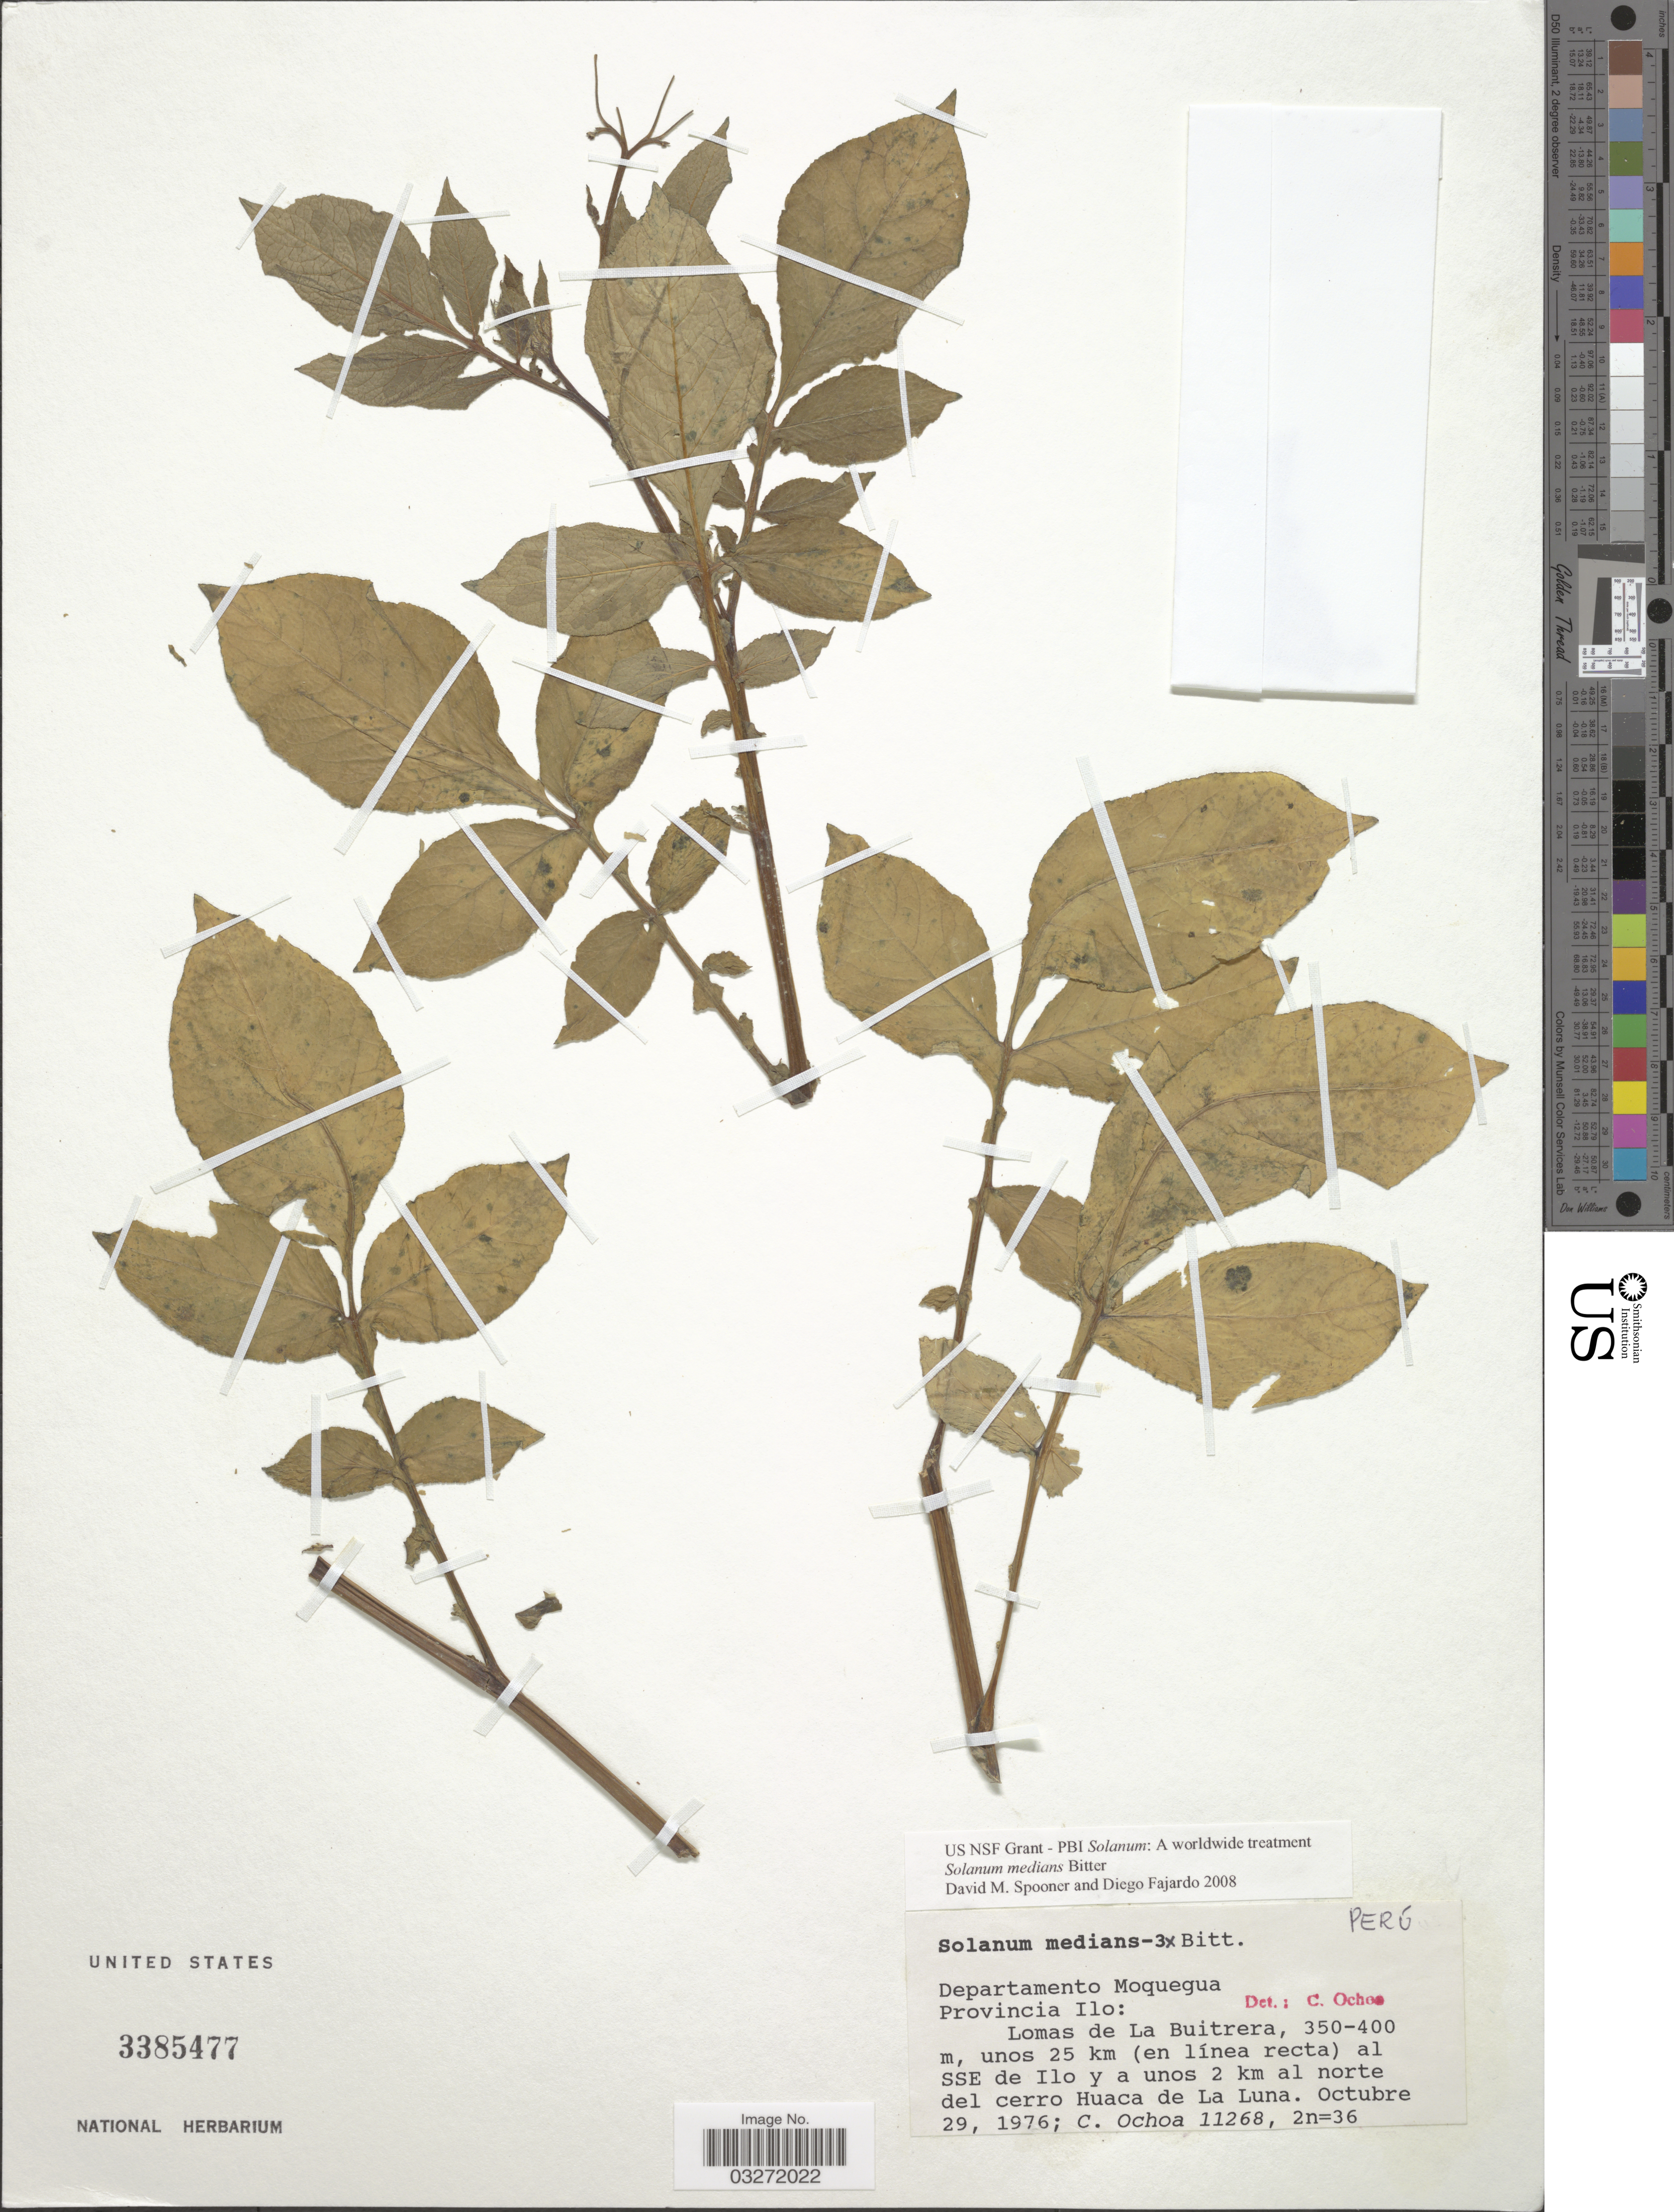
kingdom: Plantae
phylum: Tracheophyta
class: Magnoliopsida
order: Solanales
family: Solanaceae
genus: Solanum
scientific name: Solanum medians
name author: Bitter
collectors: C. Ochoa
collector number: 11268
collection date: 1976-10-29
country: Peru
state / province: Moquegua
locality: Departamento Moquegua. Provincia Ilo: Lomas de La Buitrera, unos 25 km (en línea recta) al SSE de Ilo y a unos 2 km al norte del cerro Huaca de La Luna.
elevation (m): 350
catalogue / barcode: US 3385477